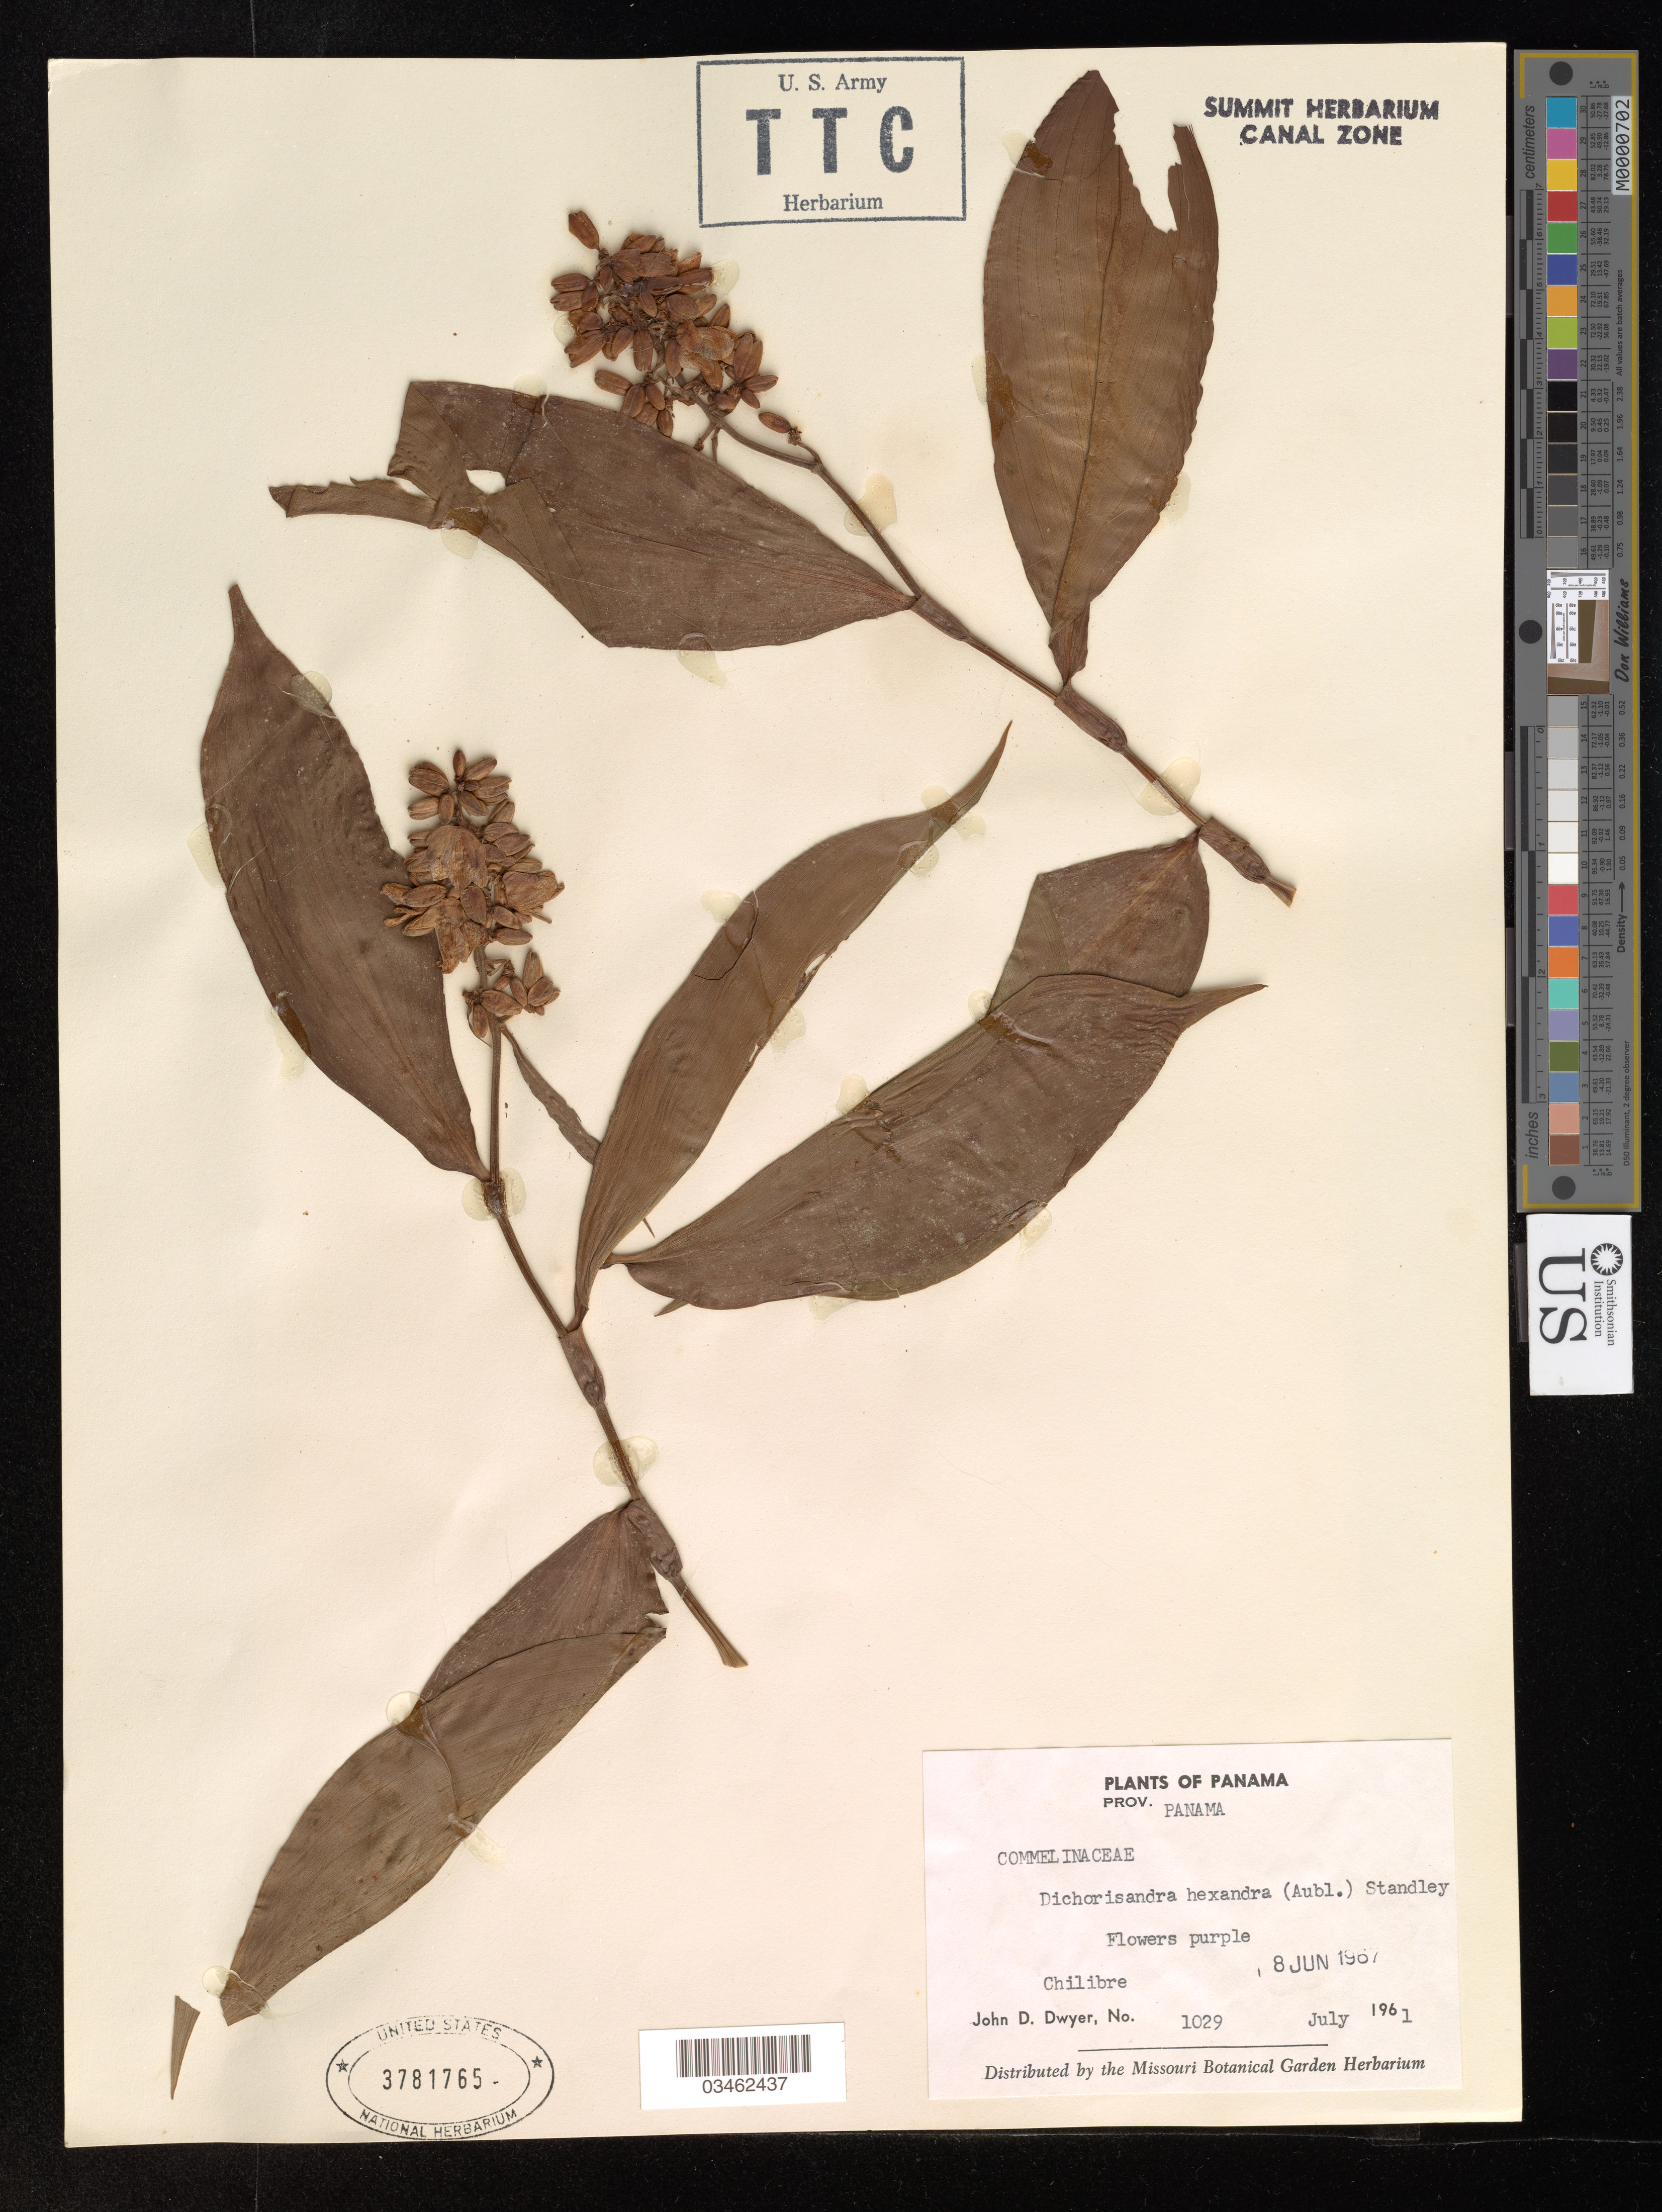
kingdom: Plantae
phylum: Tracheophyta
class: Liliopsida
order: Commelinales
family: Commelinaceae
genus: Dichorisandra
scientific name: Dichorisandra hexandra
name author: (Aubl.) Standl.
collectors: J. D. Dwyer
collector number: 1029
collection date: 1961-07/1967-06-08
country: Panama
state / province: Panamá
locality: Chilibre.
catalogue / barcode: US 3781765